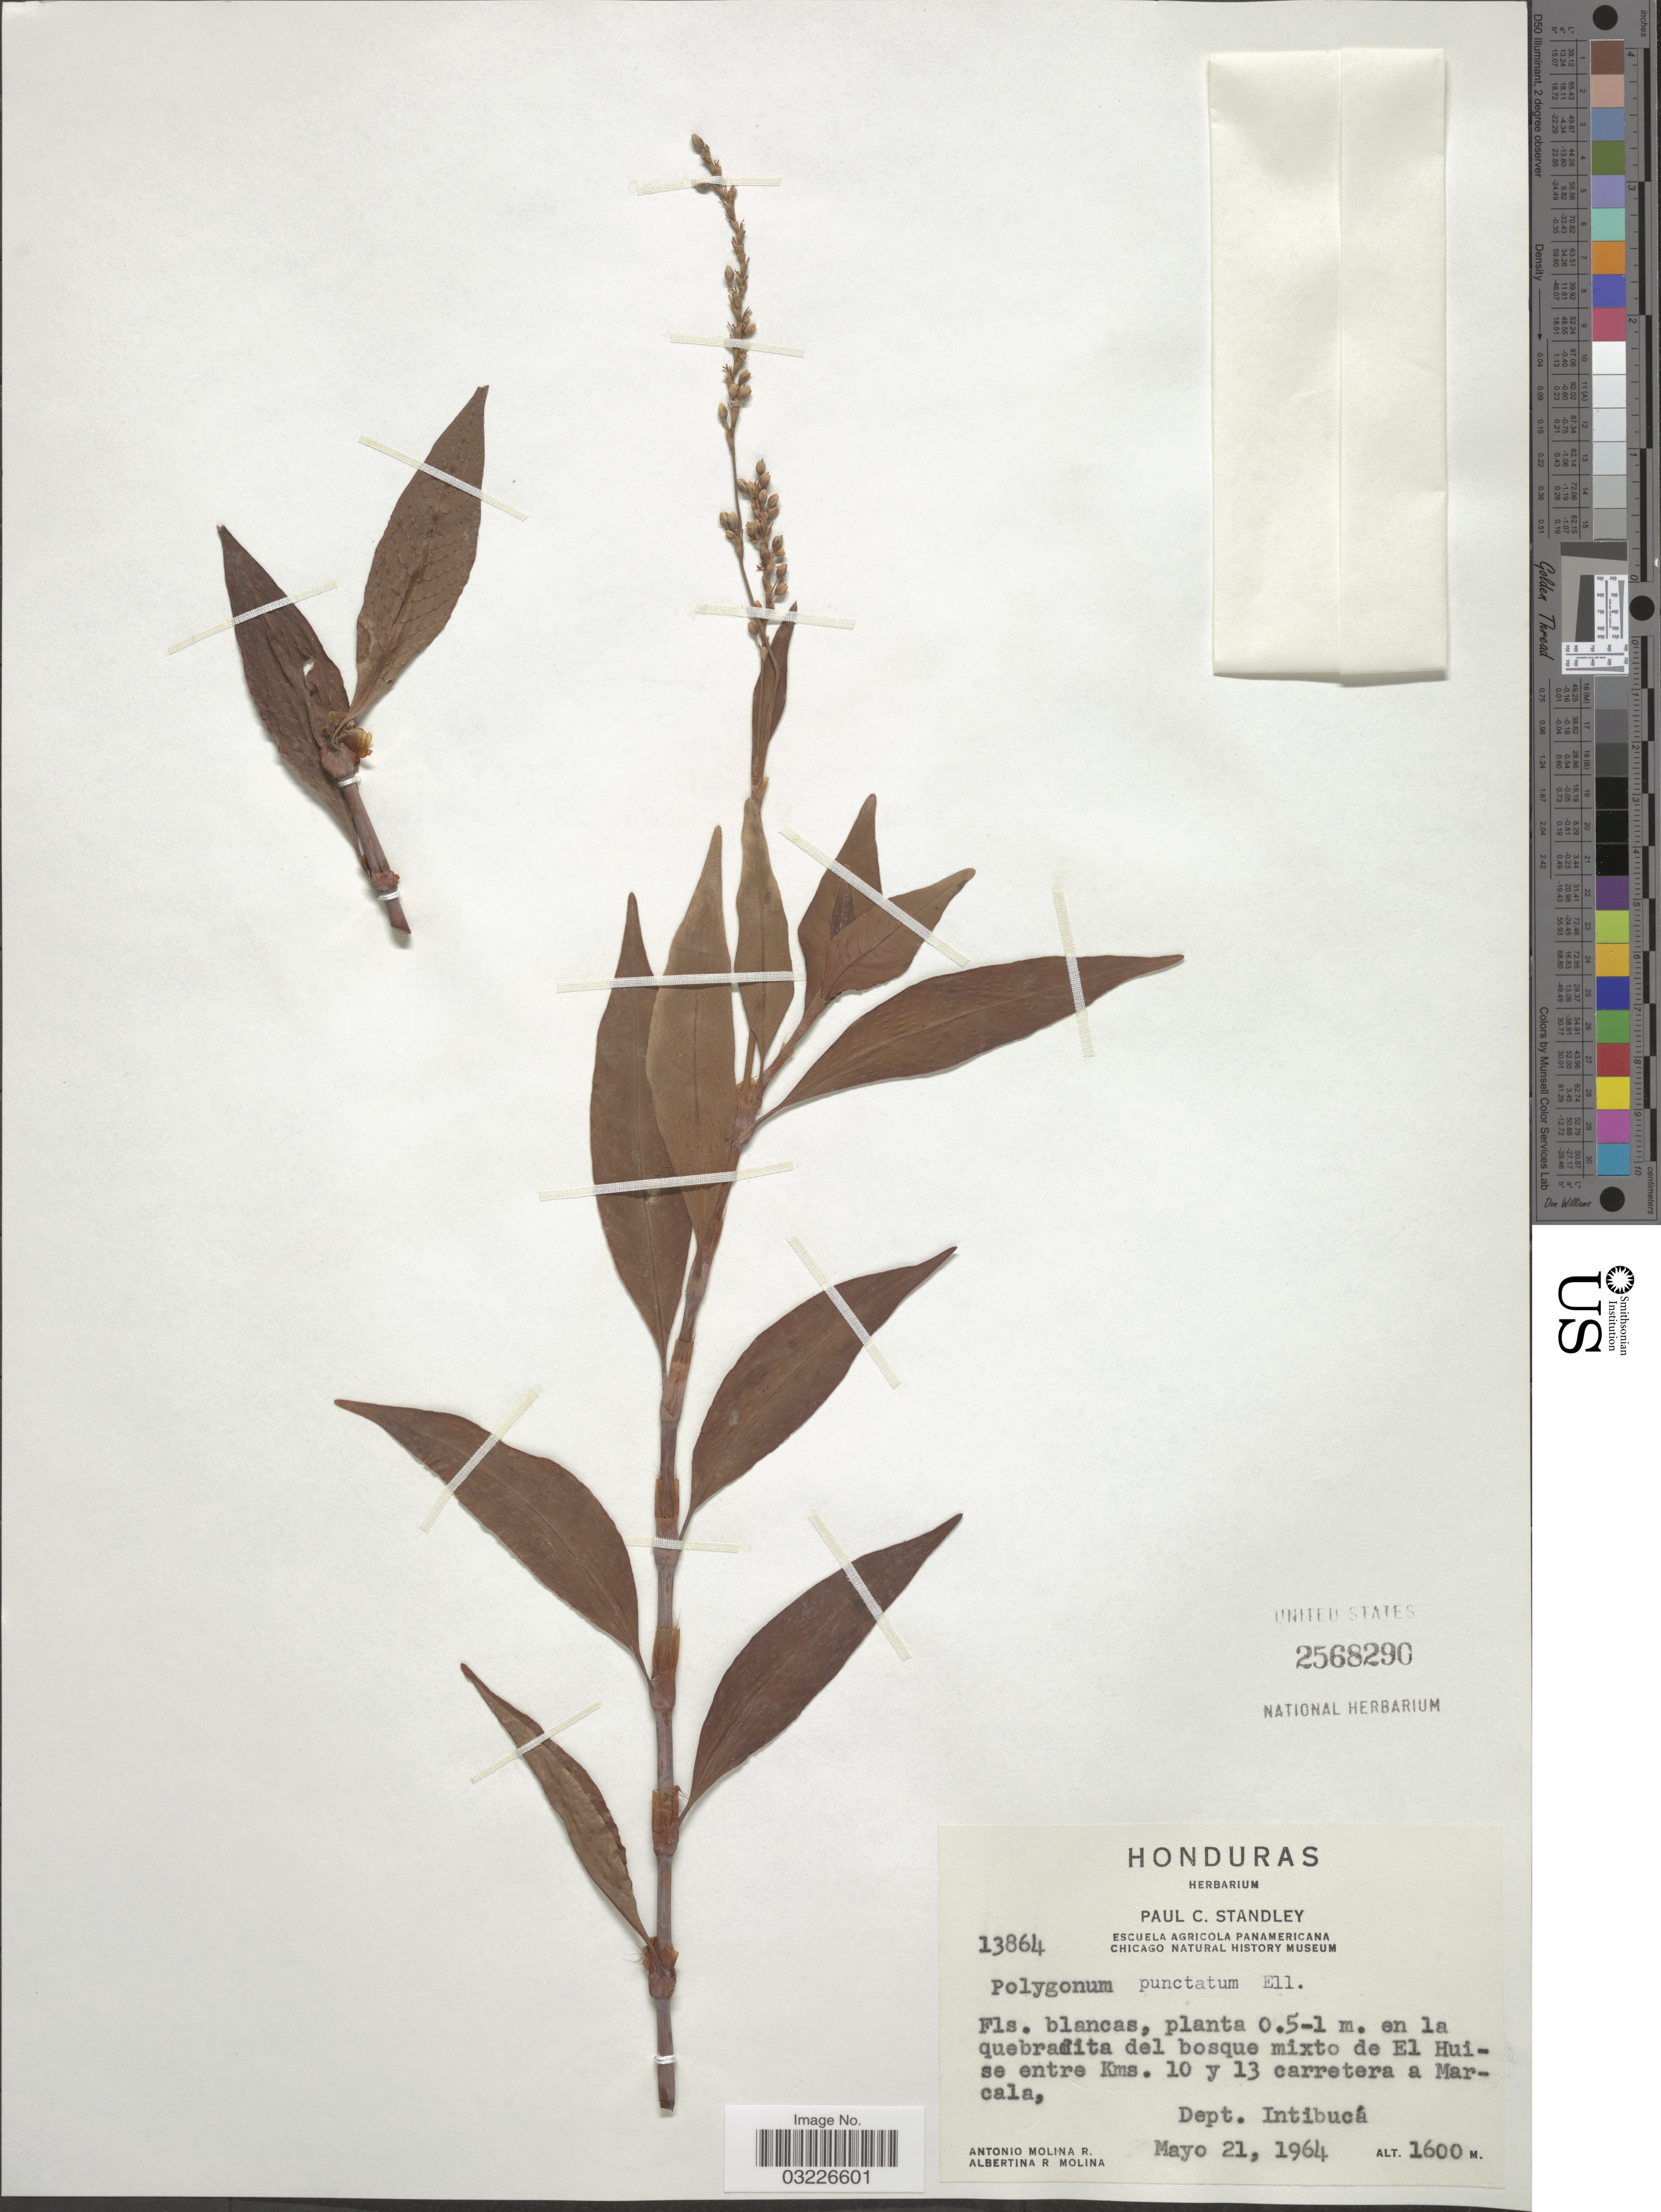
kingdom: Plantae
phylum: Tracheophyta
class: Magnoliopsida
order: Caryophyllales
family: Polygonaceae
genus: Polygonum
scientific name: Polygonum opelousanum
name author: Riddell ex Small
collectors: A. Molina R. & A. R. Molina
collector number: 13864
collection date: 1964-05-21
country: Honduras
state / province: Intibuca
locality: En la quebradita del bosque mixto de El Huise entre Kms. 10 y 13 carretera a Marcala, Dept. Intibucá.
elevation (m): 1600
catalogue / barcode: US 2568290